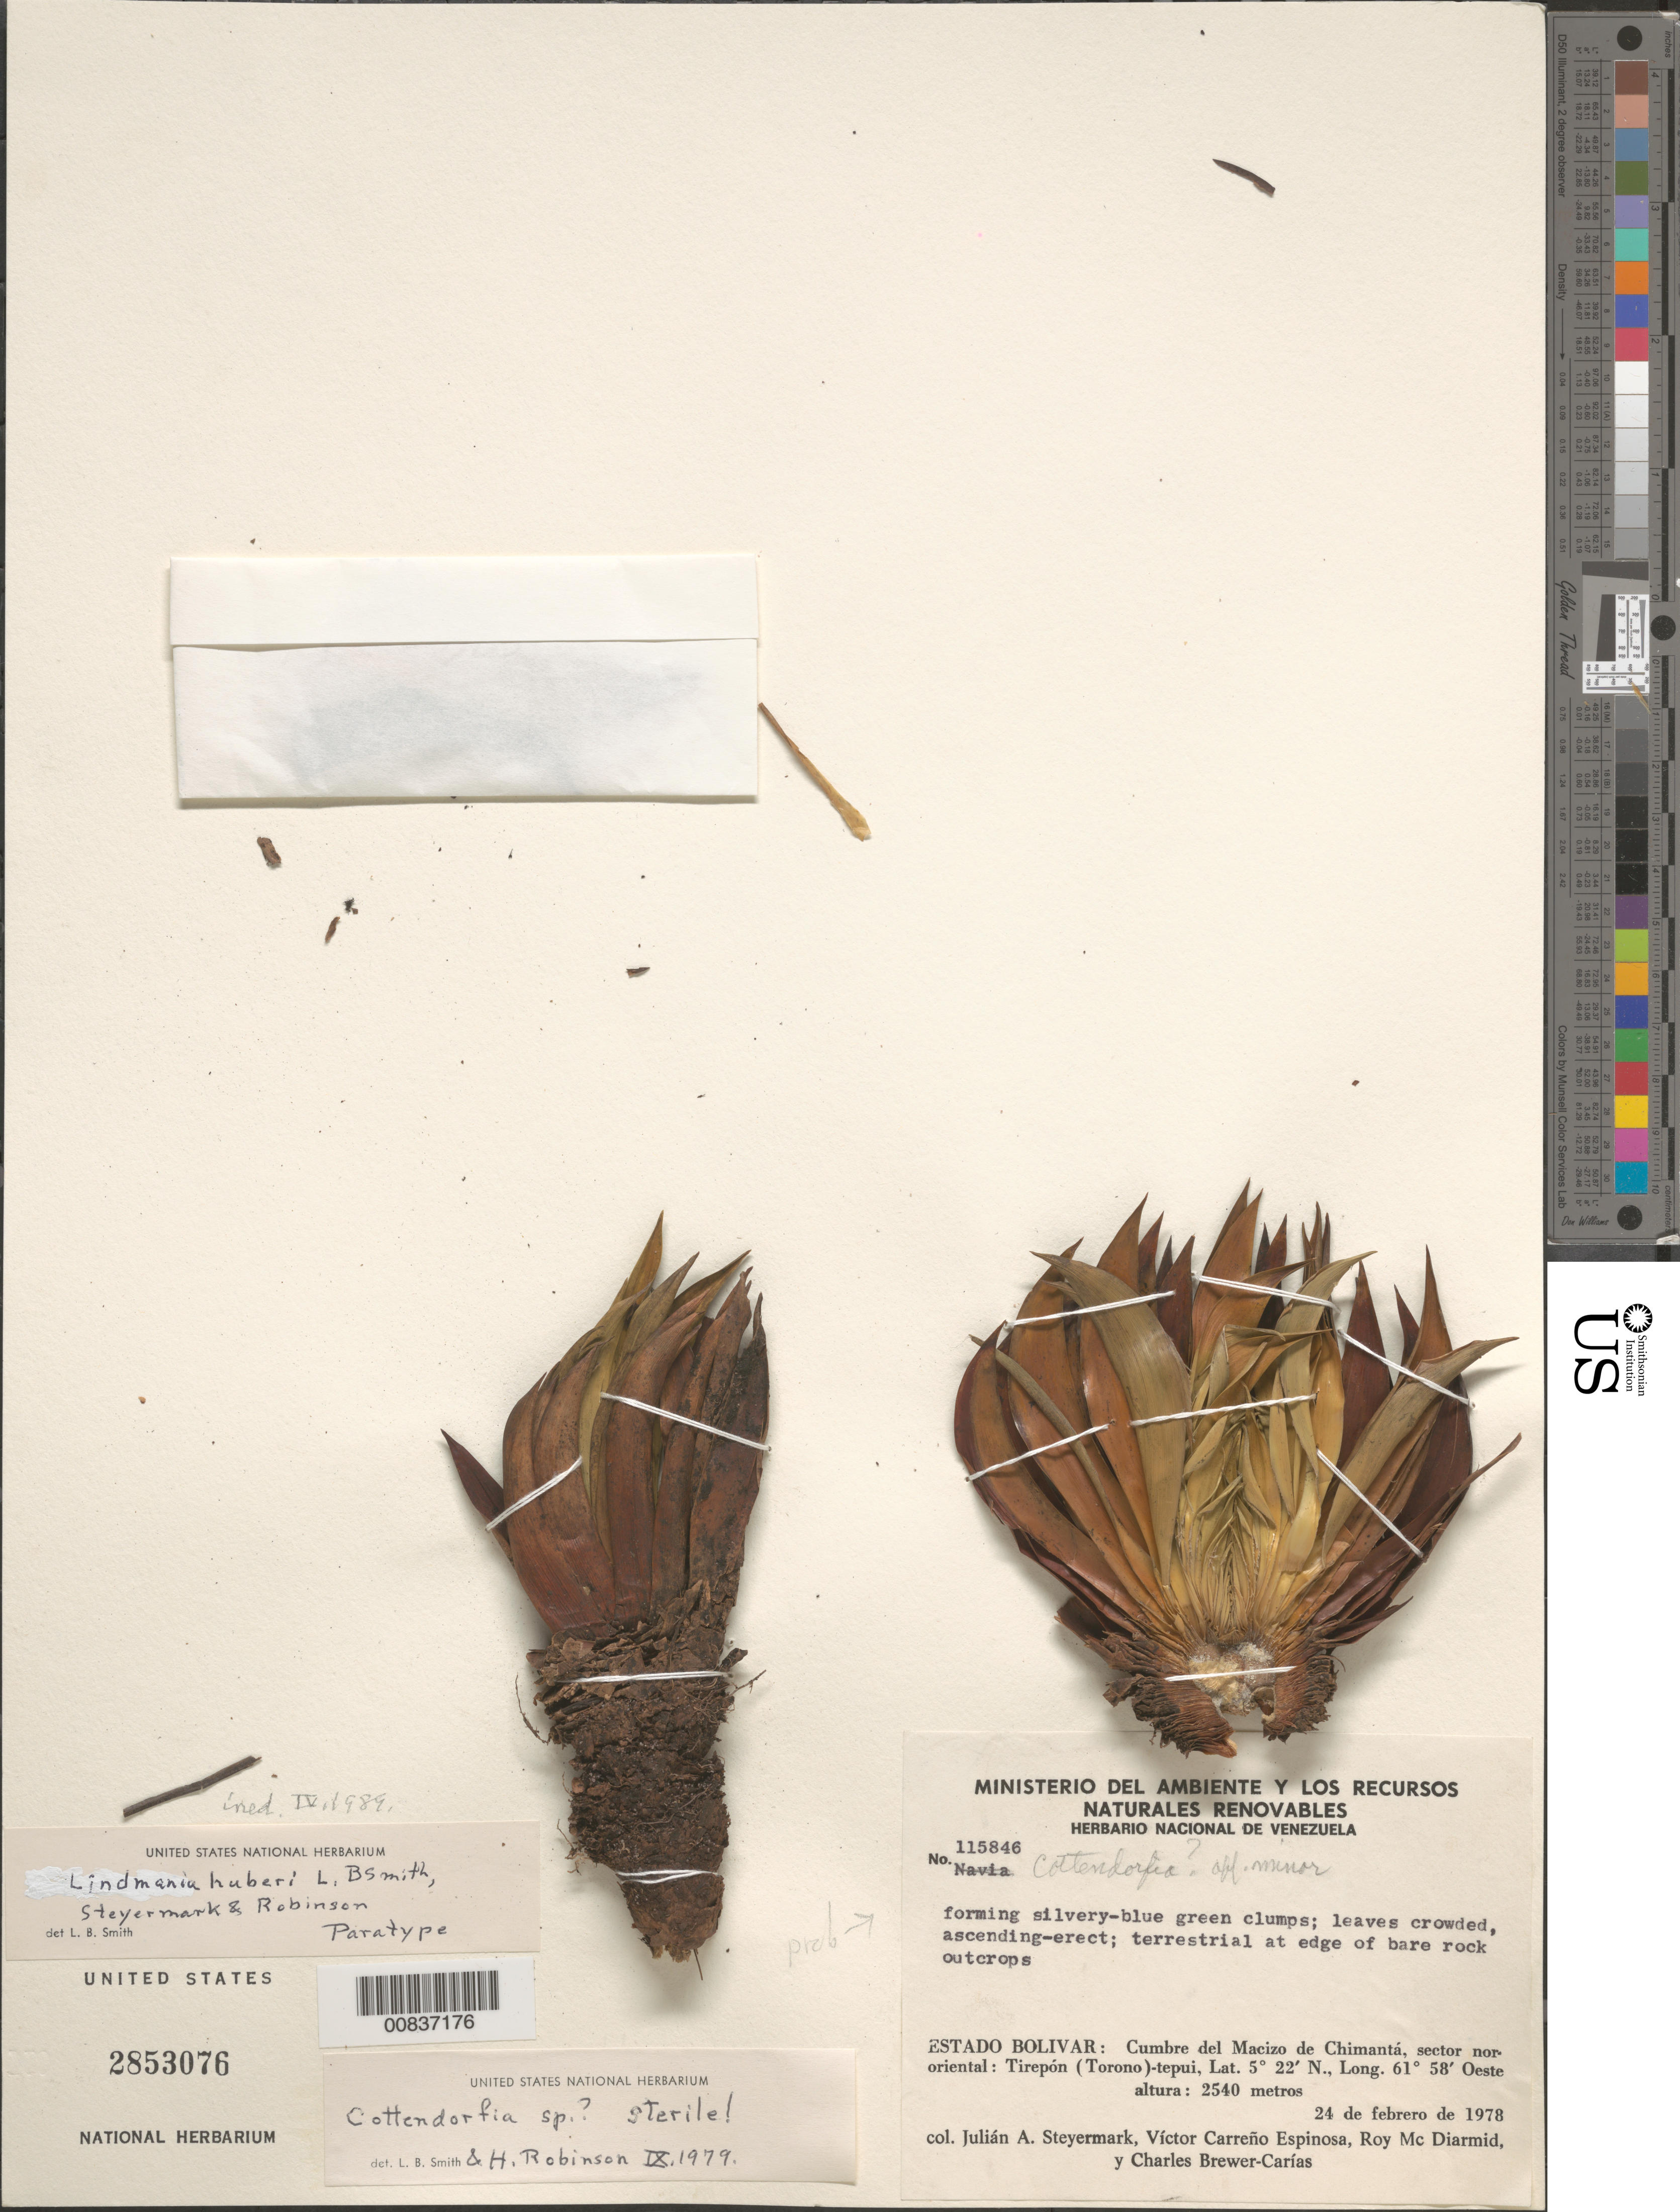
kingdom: Plantae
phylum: Tracheophyta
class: Liliopsida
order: Poales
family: Bromeliaceae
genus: Lindmania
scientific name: Lindmania huberi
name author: L.B. Sm.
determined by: Smith, Lyman B., (US), NMNH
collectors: J. Steyermark, V. Carreño E., R. Mc Diarmid & C. Brewer-Carias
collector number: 115846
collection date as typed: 24-Feb-78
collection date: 1978-02-24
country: Venezuela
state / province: Bolívar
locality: Macizo de Chimantá, cumbre; sector septentrional; Murey (Eruoda)-tepuí.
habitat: Edge of bare rock outcrops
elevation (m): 2540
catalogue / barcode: US 2853076